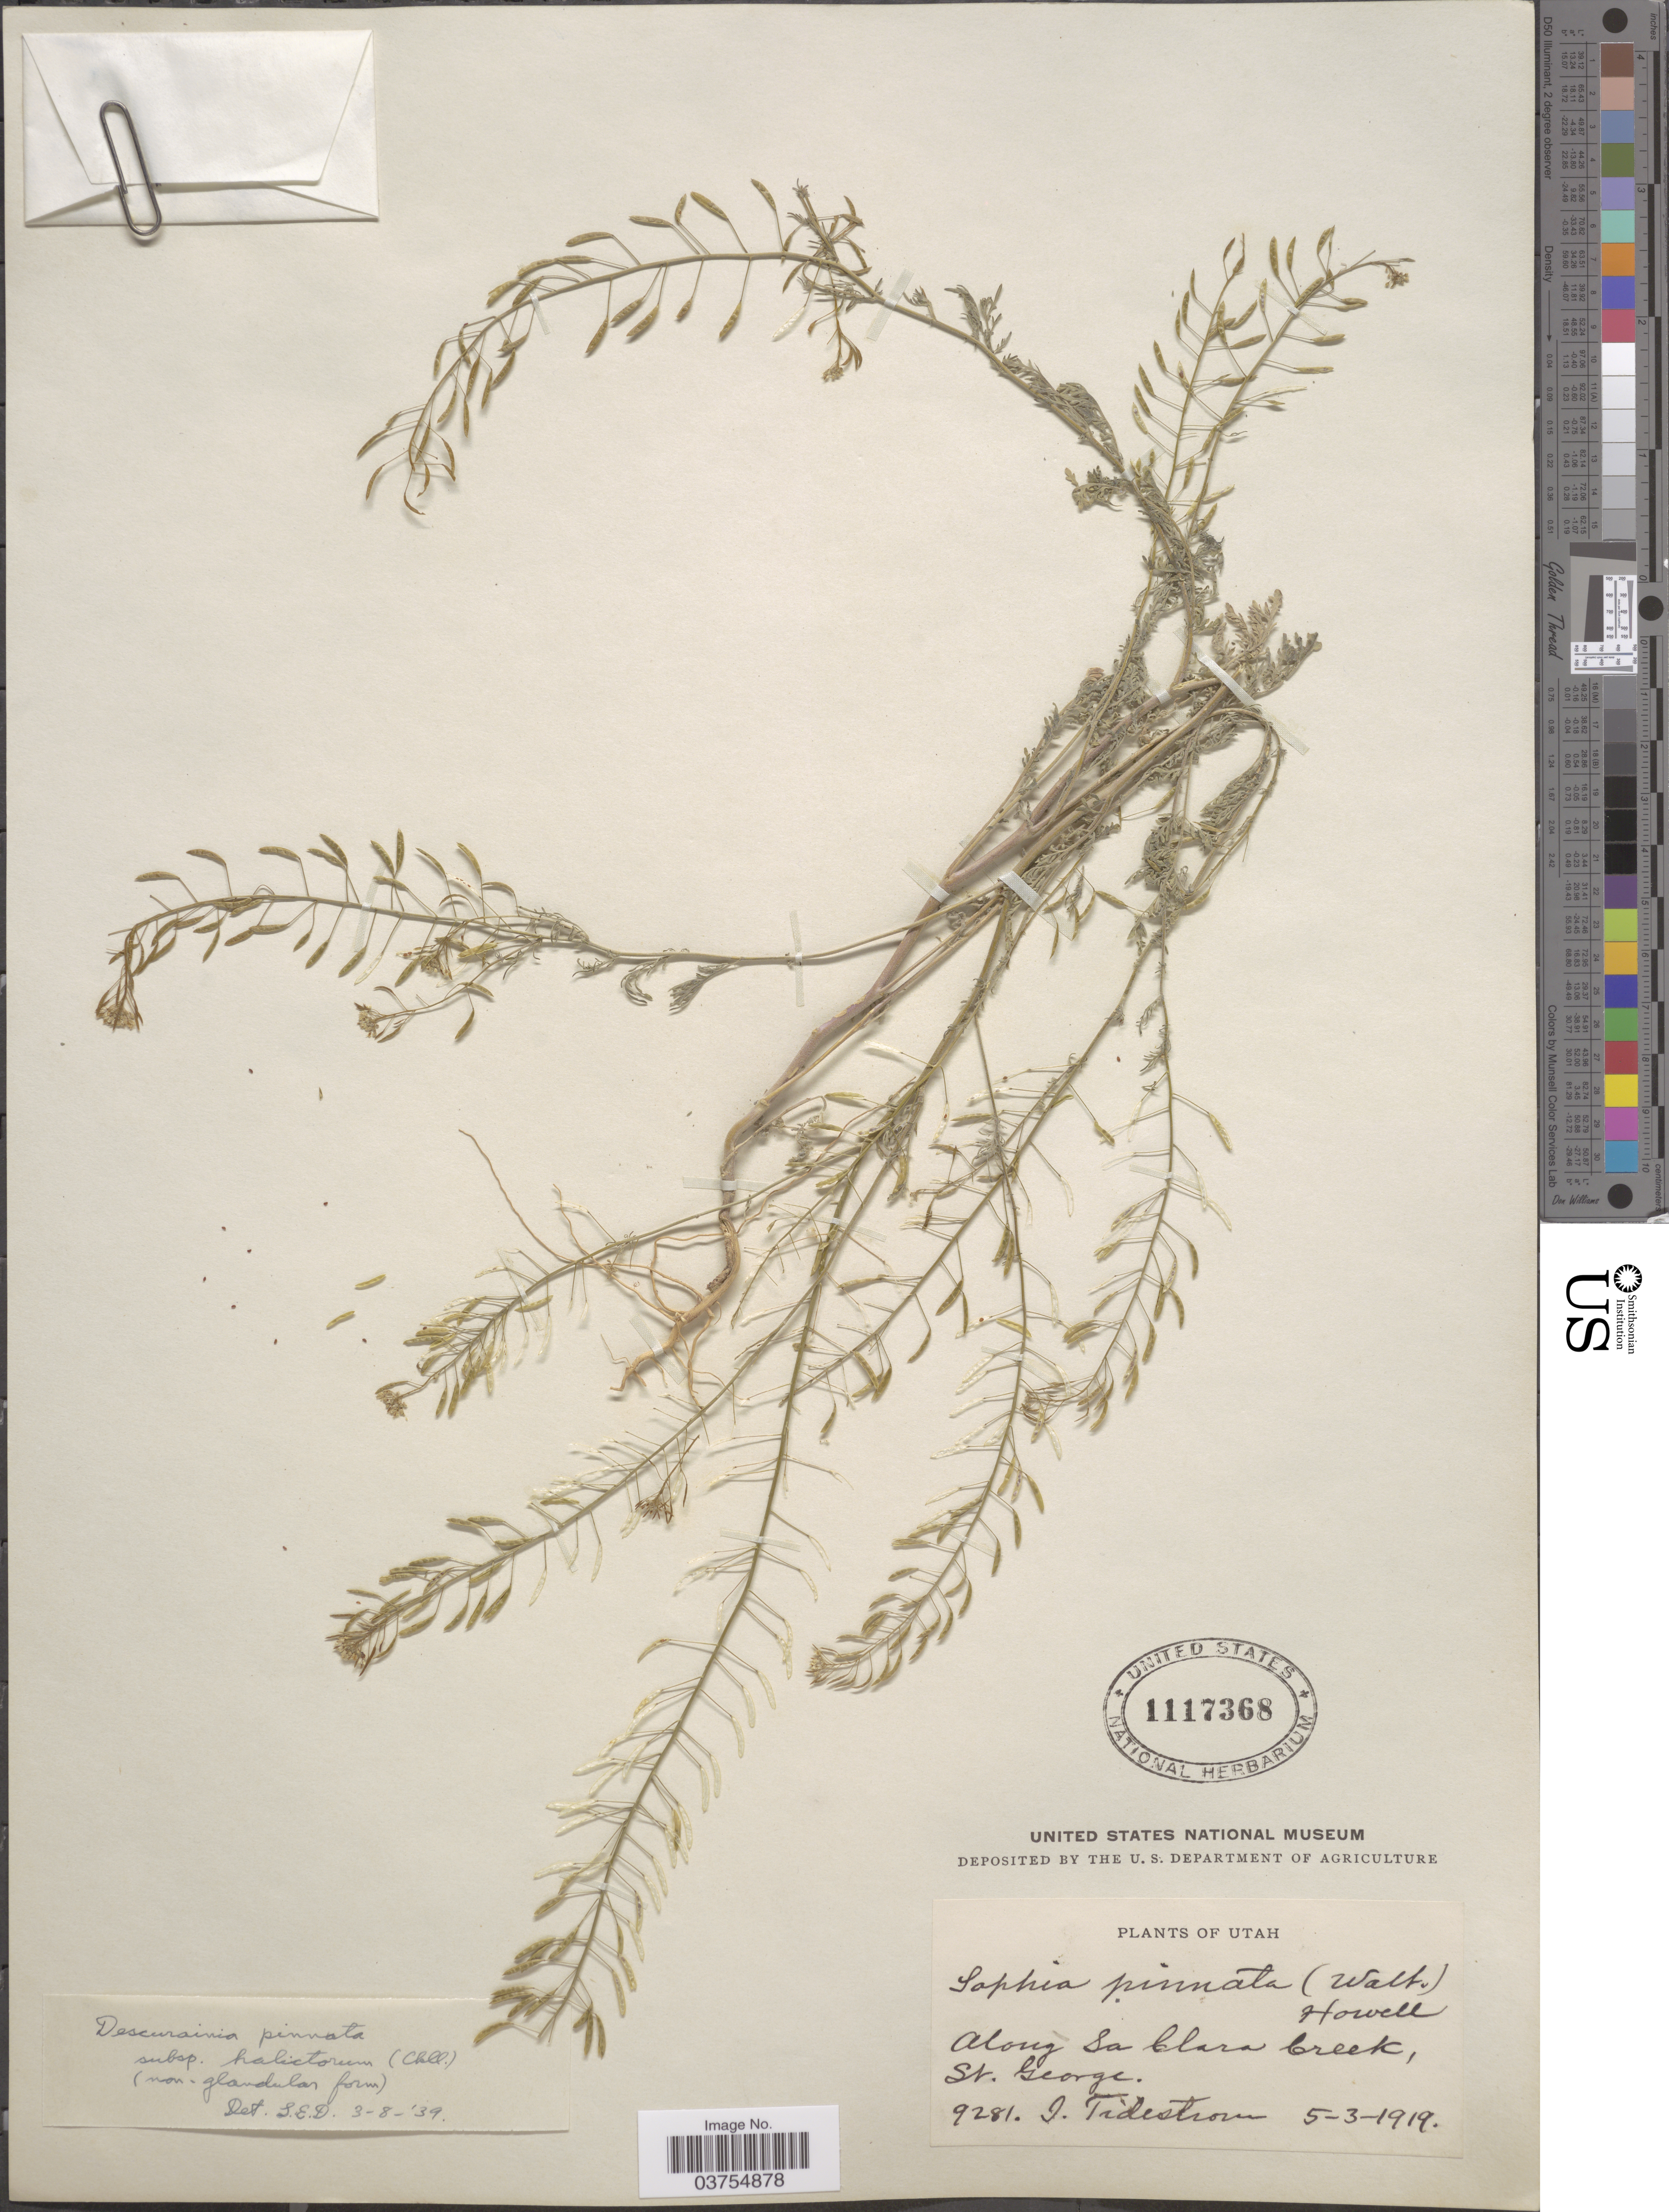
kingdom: Plantae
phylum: Tracheophyta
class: Magnoliopsida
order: Brassicales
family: Brassicaceae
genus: Descurainia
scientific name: Descurainia pinnata subsp. halictorum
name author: (Cockerell) Detling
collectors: I. F. Tidestrom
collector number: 9281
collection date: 1919-05-03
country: United States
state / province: Utah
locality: Along Sa Clara Creek, St George.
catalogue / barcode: US 1117368